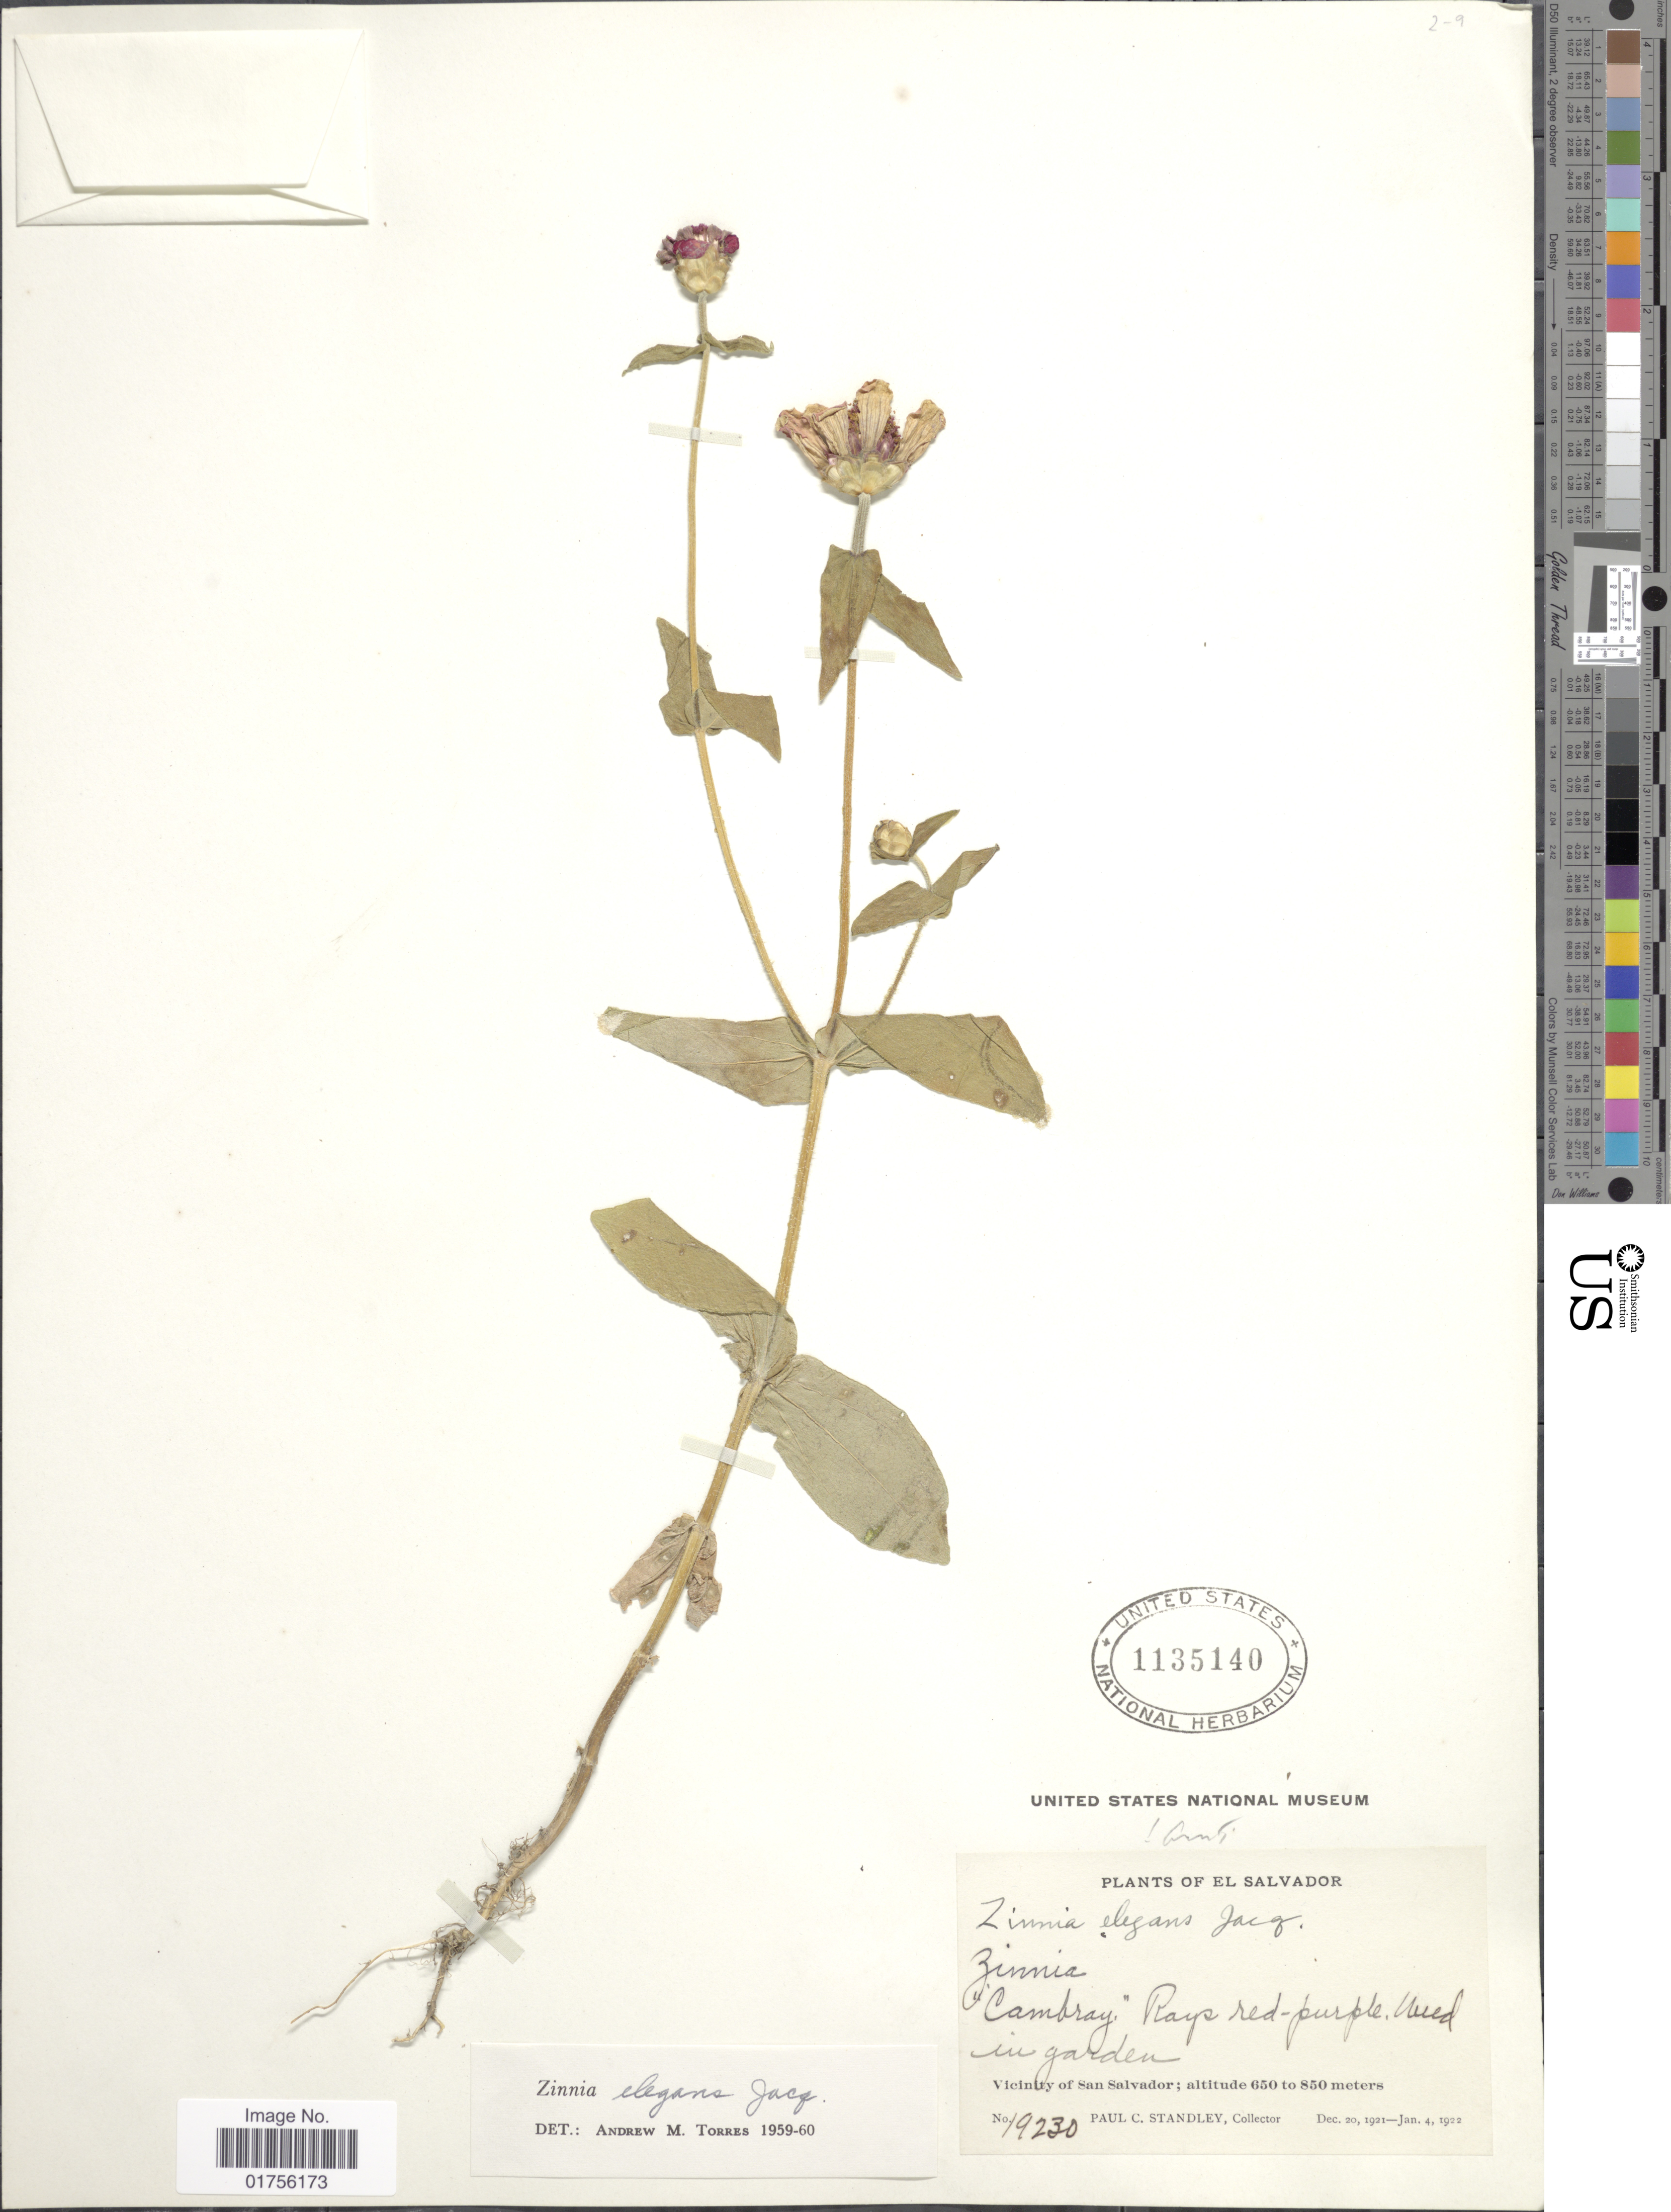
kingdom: Plantae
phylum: Tracheophyta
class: Magnoliopsida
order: Asterales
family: Asteraceae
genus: Zinnia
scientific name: Zinnia elegans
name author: Jacq.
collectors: P. C. Standley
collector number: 19230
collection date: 1921-12-20/1922-01-04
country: El Salvador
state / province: San Salvador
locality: Cambray, in garden, Vicinity of San Salvador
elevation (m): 650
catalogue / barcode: US 1135140